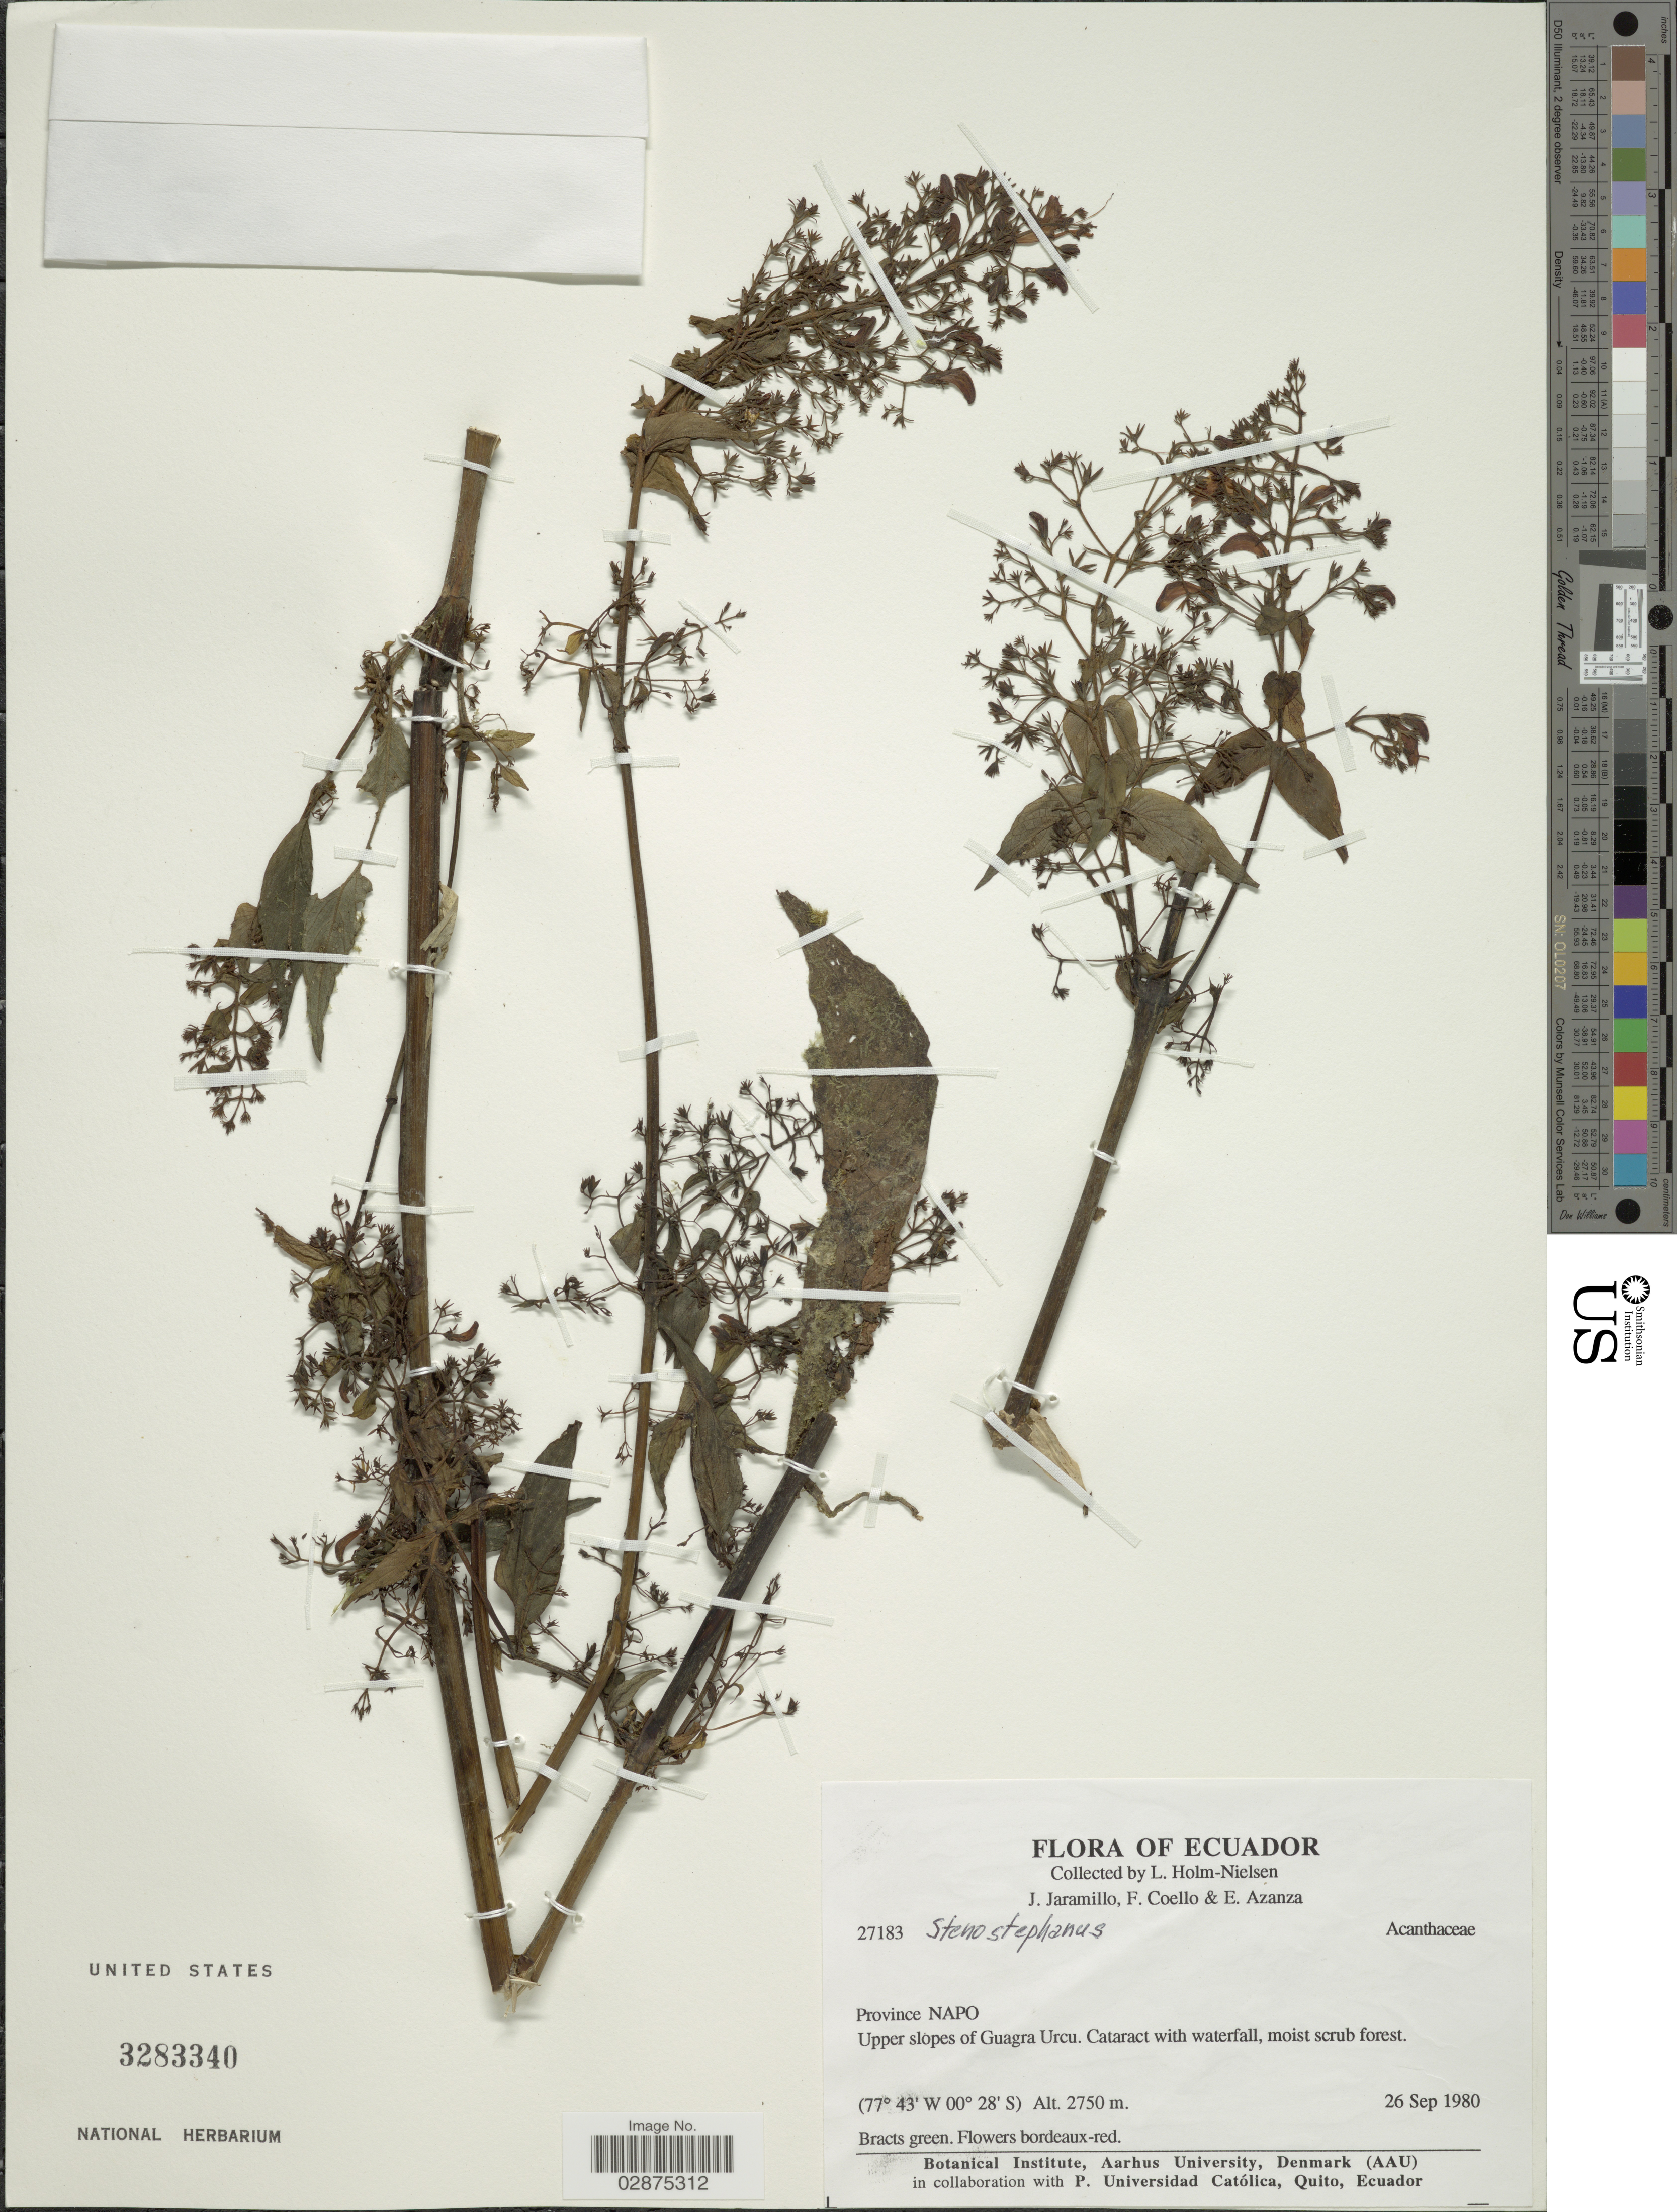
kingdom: Plantae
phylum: Tracheophyta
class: Magnoliopsida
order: Lamiales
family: Acanthaceae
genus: Stenostephanus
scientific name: Stenostephanus sp.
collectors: L. Holm-Nielsen, J. Jaramillo, F. Coello & E. Azanza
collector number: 27183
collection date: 1980-09-26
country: Ecuador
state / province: Napo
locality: Upper slopes of Guagra Urcu.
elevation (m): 2750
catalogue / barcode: US 3283340